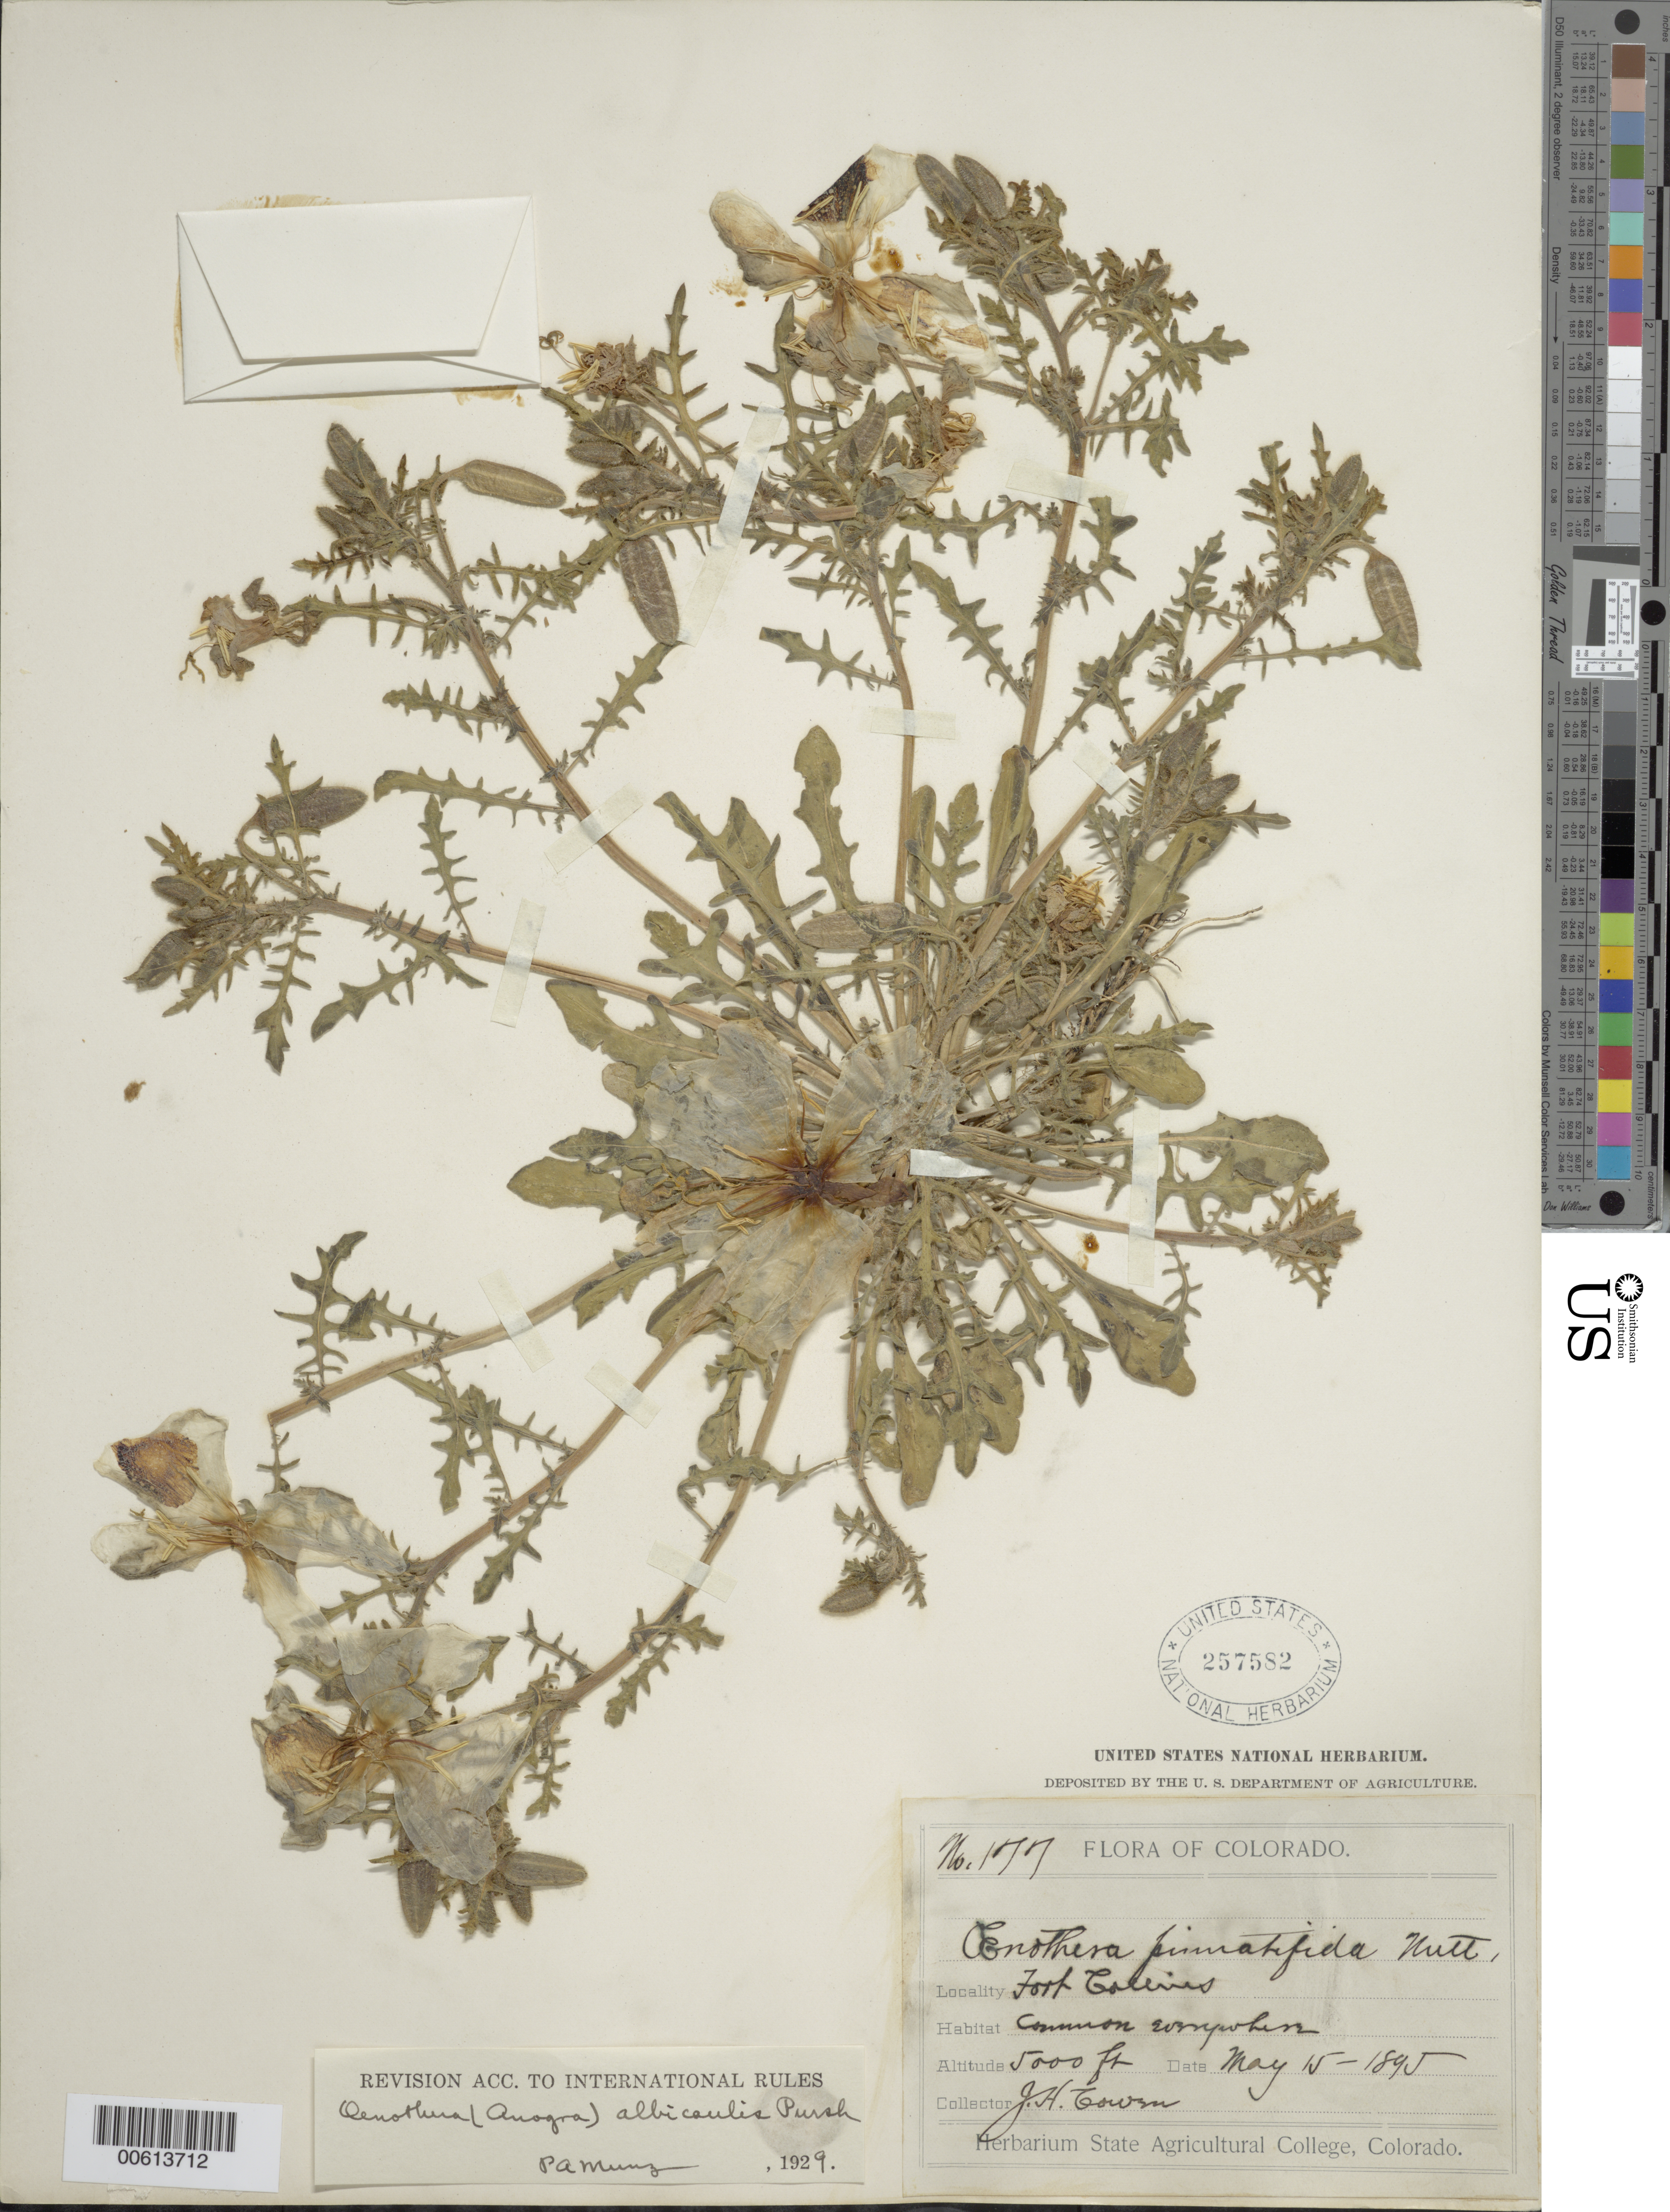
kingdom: Plantae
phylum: Tracheophyta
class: Magnoliopsida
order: Myrtales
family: Onagraceae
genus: Oenothera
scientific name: Oenothera albicaulis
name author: Pursh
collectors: J. H. Cowen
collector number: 177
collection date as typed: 15 May 1895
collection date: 1895-05-15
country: United States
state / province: Colorado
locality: Fort Collins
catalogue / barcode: US 257582